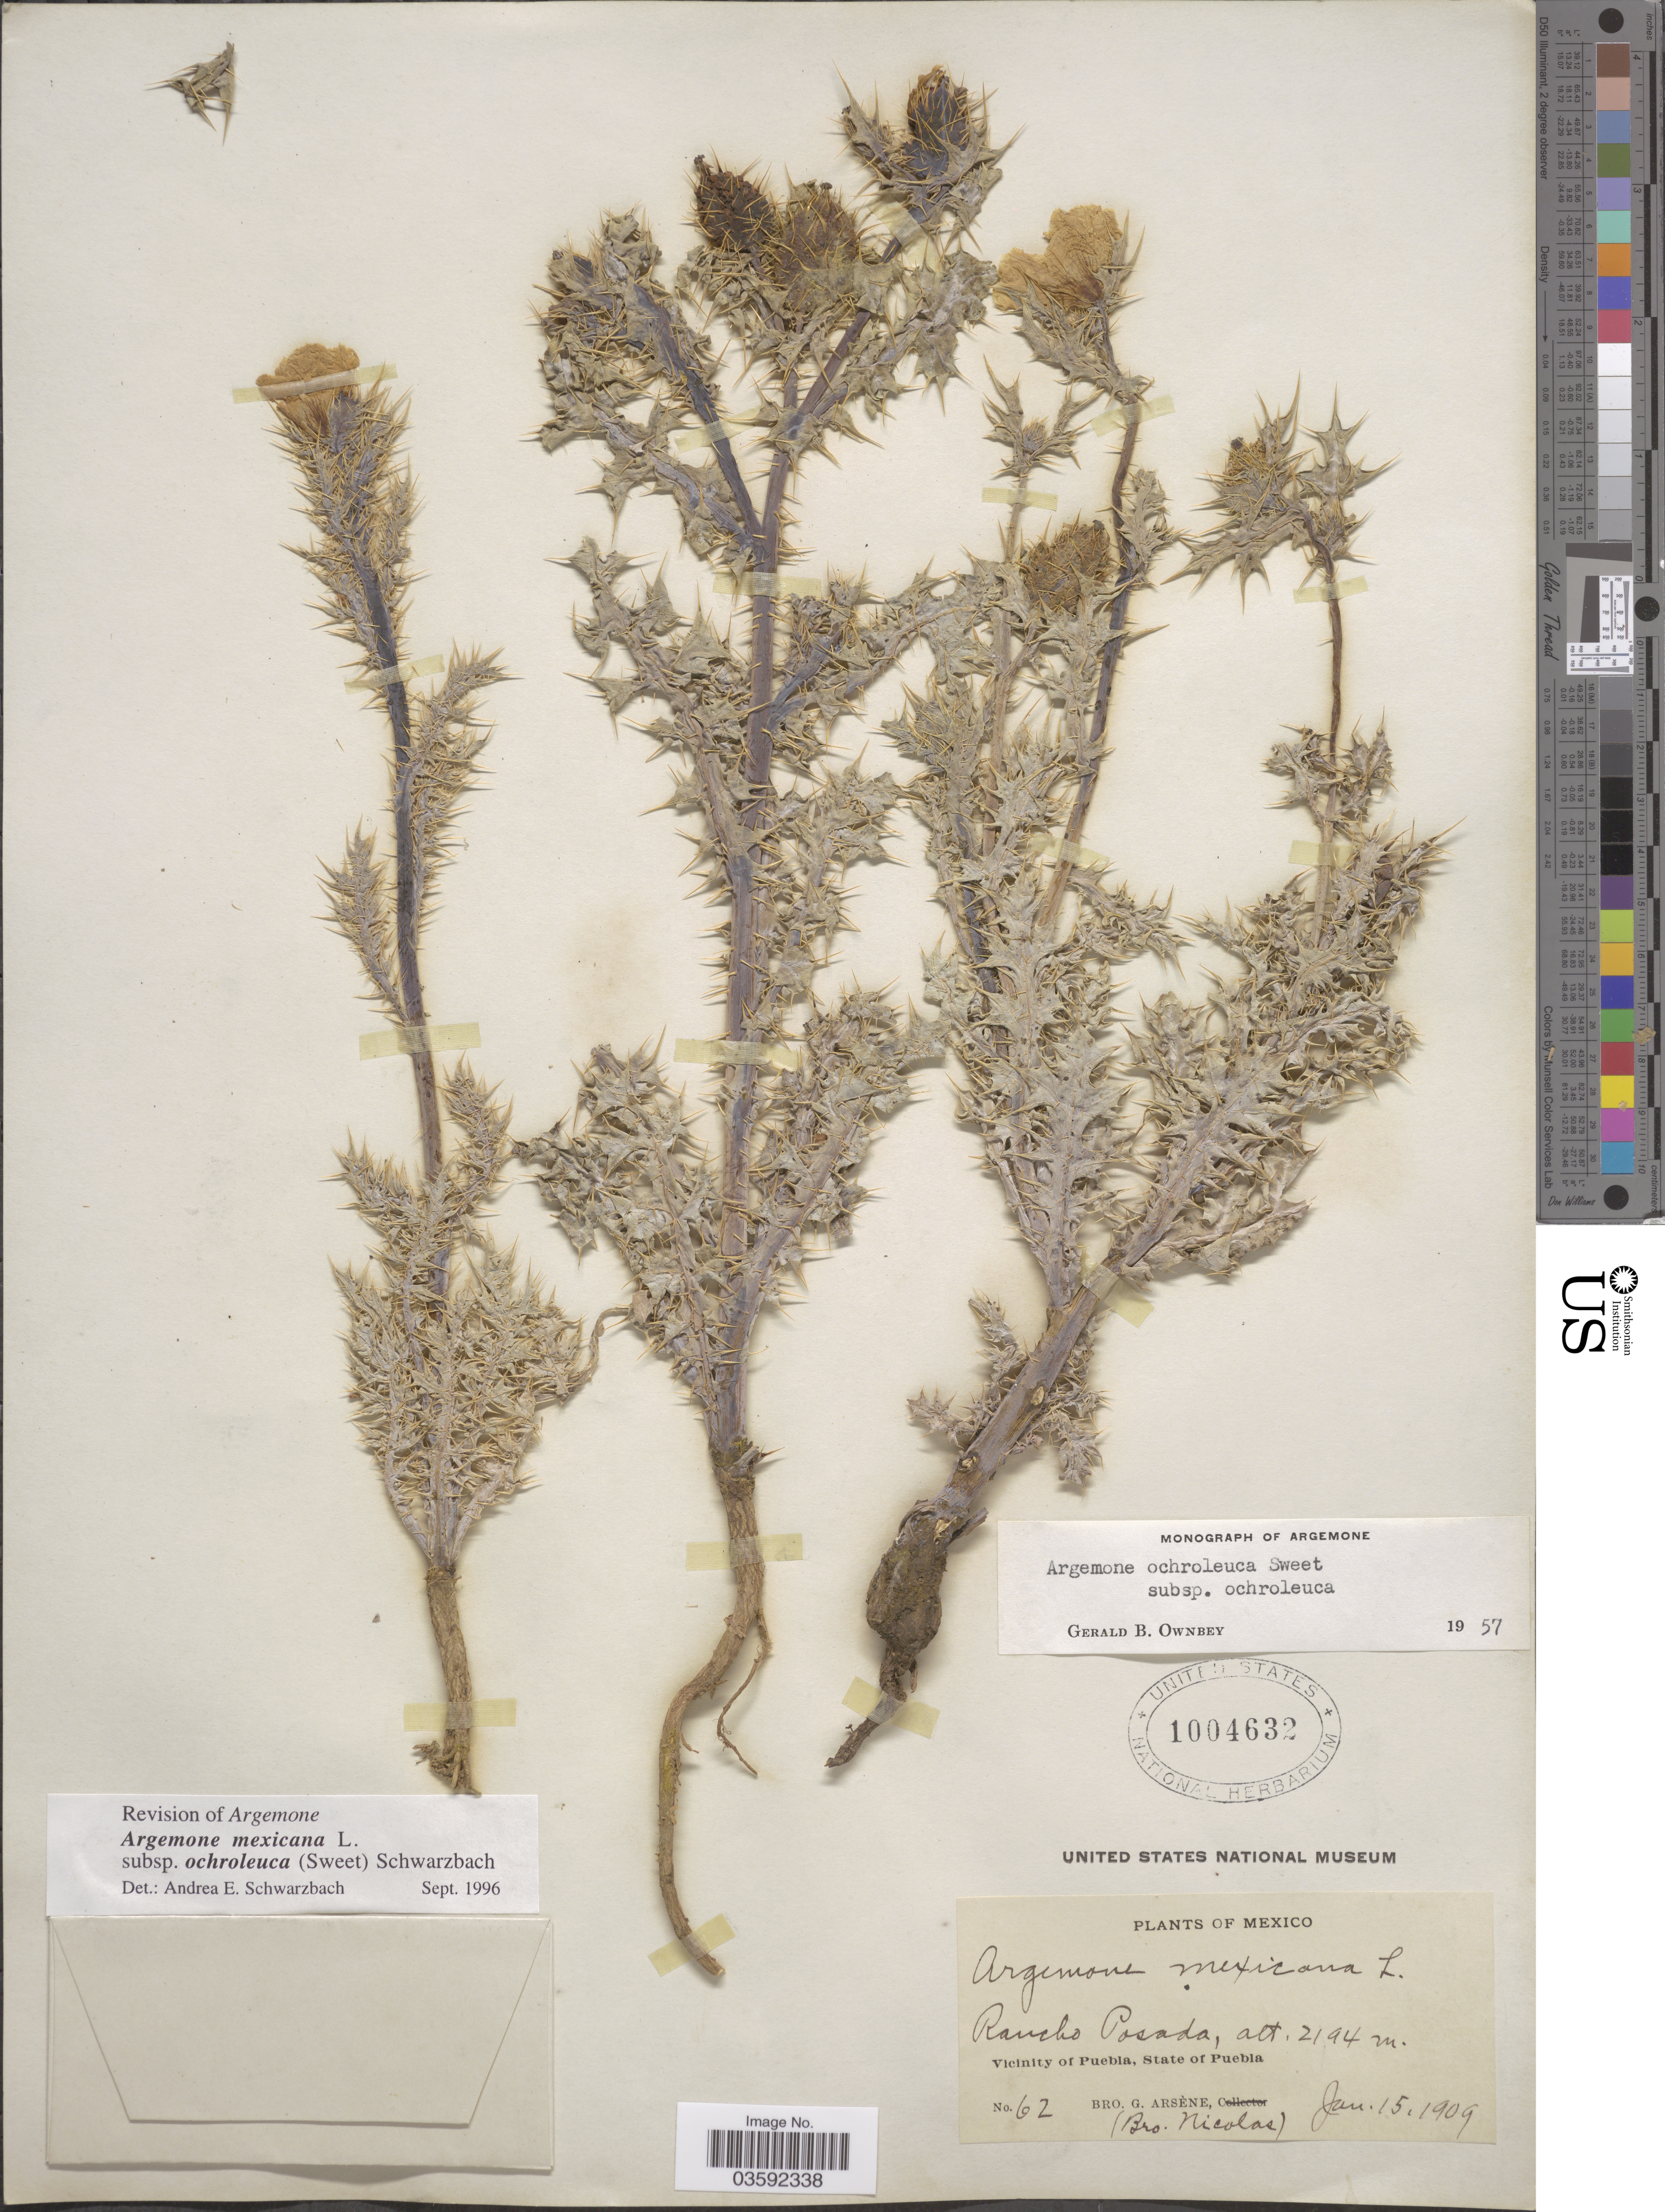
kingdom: Plantae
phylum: Tracheophyta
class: Magnoliopsida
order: Ranunculales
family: Papaveraceae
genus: Argemone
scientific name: Argemone mexicana subsp. ochroleuca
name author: (Sweet) Schwarzbach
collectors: Bro. G. Arsène & Bro. Nicolas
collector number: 62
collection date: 1909-01-15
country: Mexico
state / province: Puebla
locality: Rancho Posada, Vicinity of Puebla.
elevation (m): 2194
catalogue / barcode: US 1004632